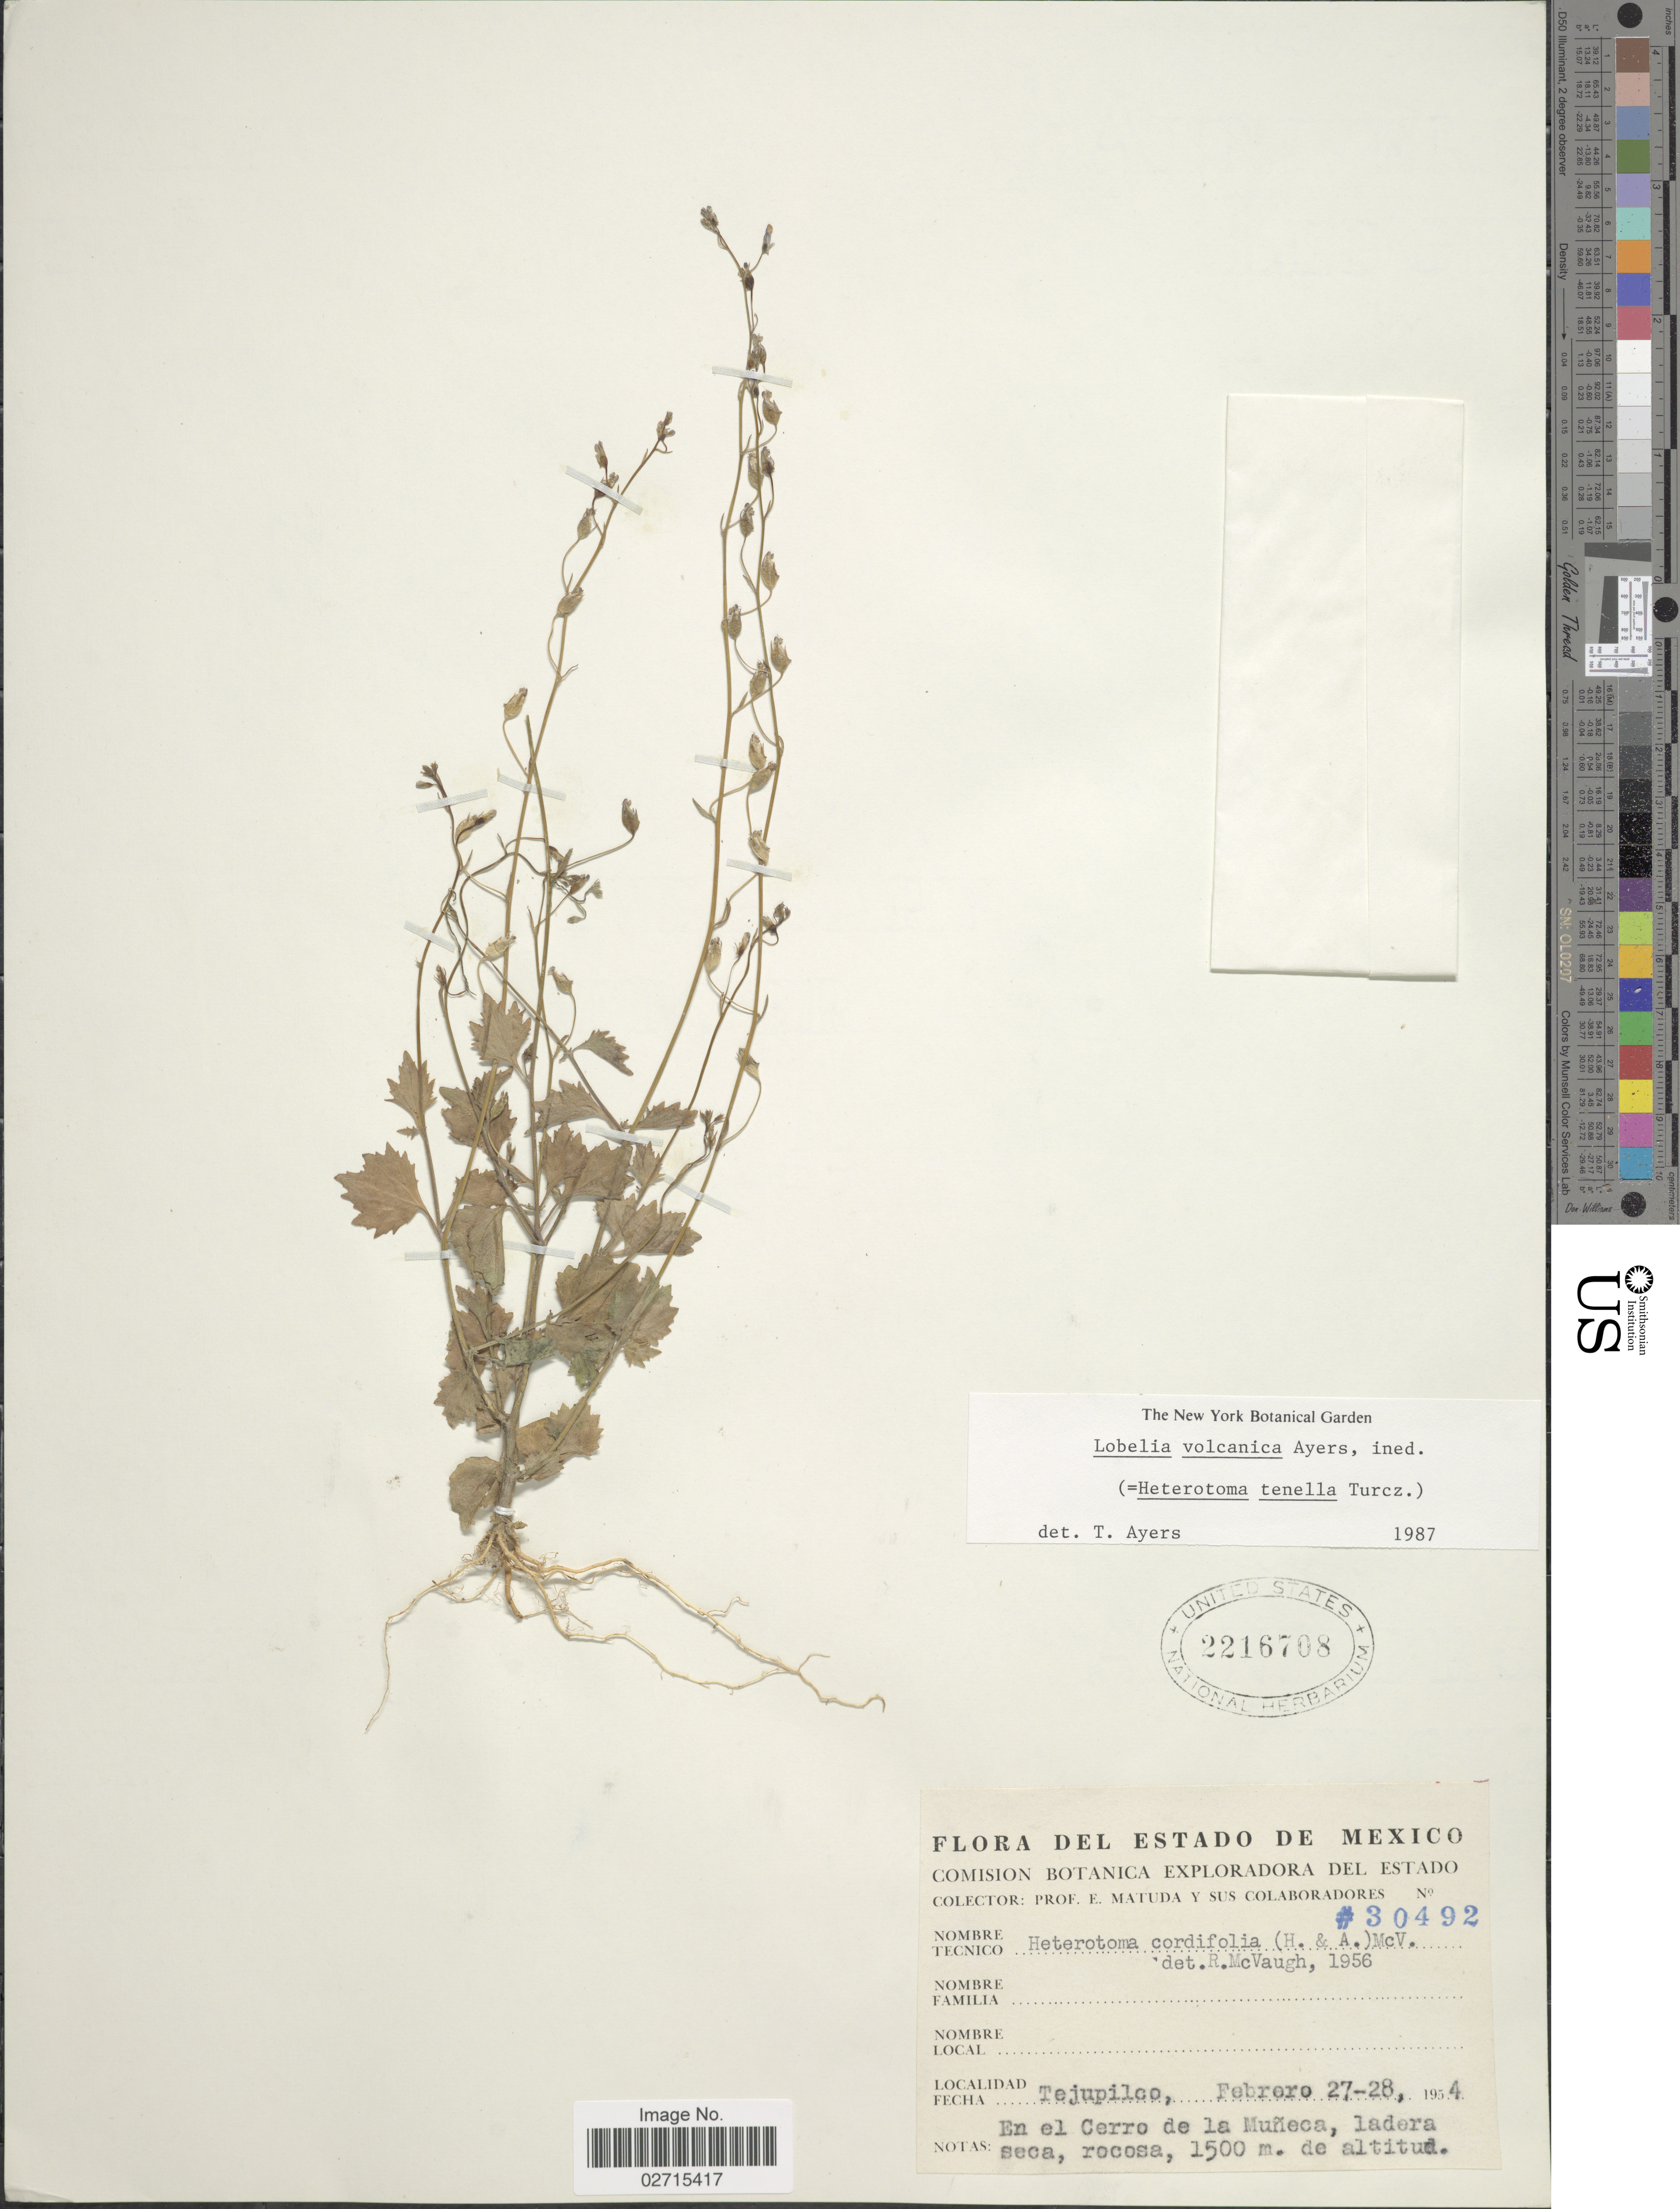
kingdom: Plantae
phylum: Tracheophyta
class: Magnoliopsida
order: Asterales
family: Campanulaceae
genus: Lobelia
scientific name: Lobelia volcanica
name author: T.J. Ayers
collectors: E. Matuda & et al.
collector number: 30492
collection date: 1954-02-27/1954-02-28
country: Mexico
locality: Tejupilco, En el Cerro de la Muñeca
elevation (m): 1500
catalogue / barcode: US 2216708